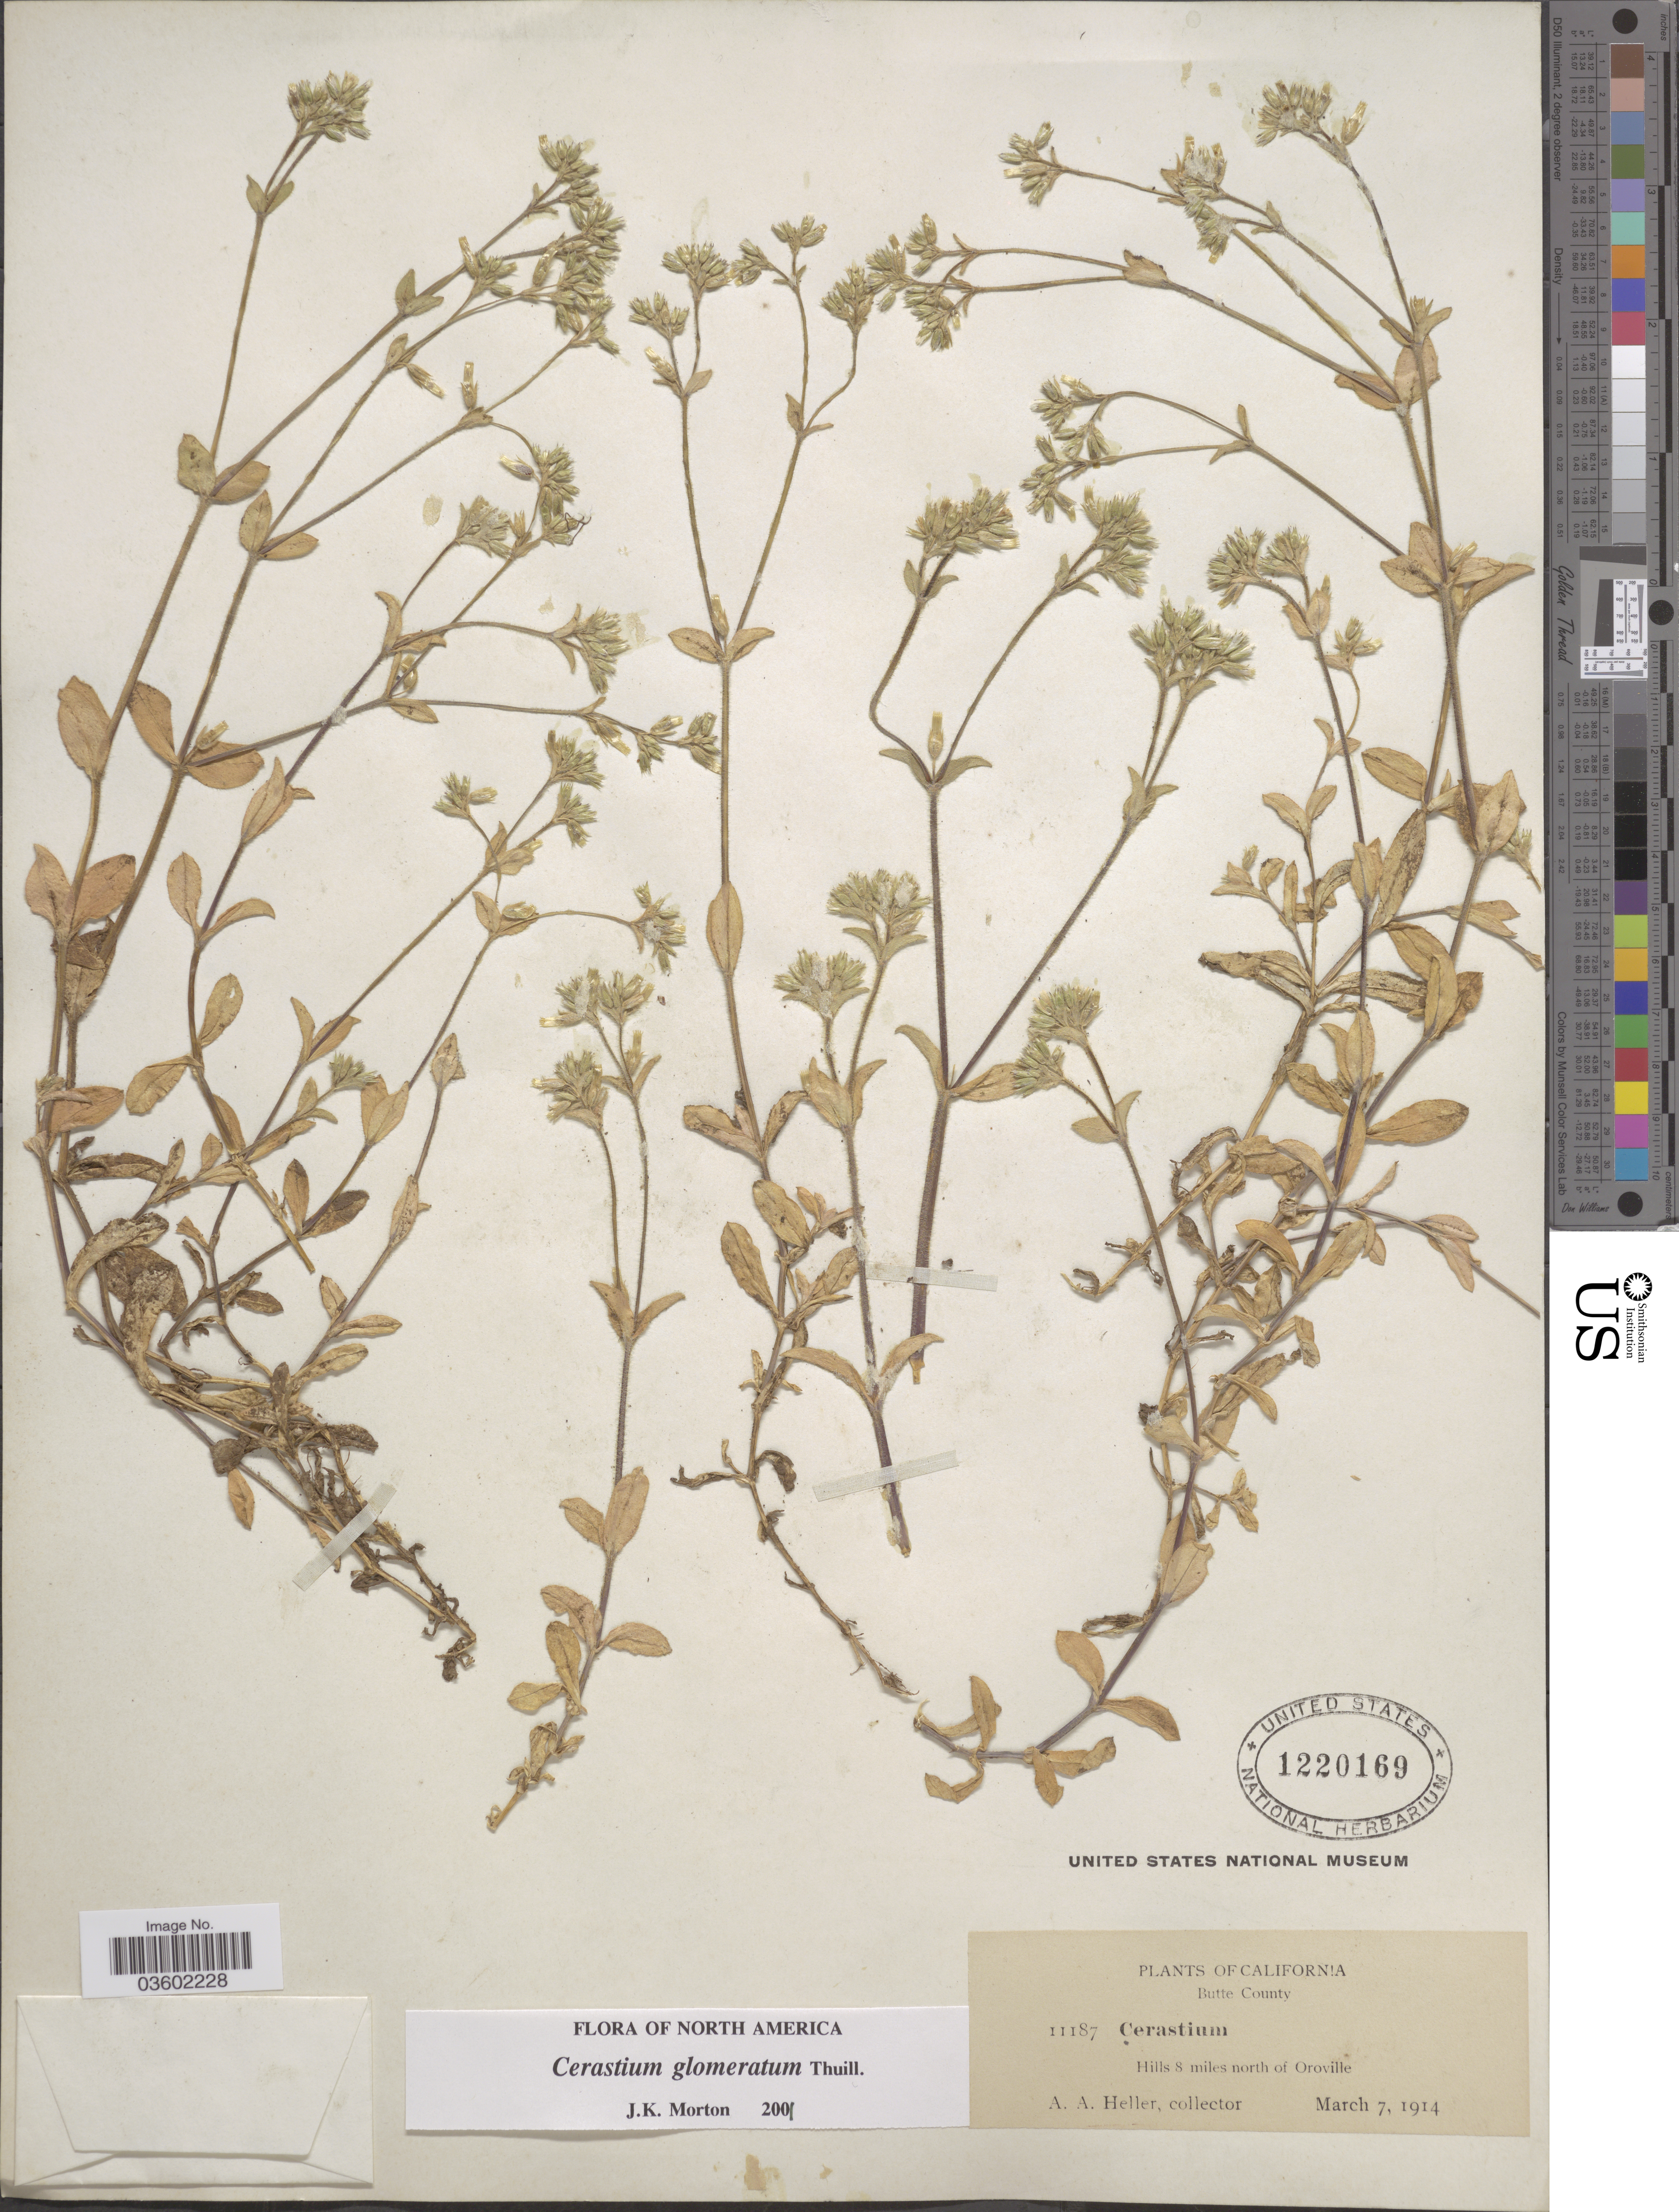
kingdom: Plantae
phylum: Tracheophyta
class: Magnoliopsida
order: Caryophyllales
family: Caryophyllaceae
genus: Cerastium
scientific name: Cerastium viscosum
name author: L.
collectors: A. A. Heller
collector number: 11187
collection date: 1914-03-07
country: United States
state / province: California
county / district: Butte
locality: Butte County. Hills 8 miles north of Oroville.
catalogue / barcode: US 1220169